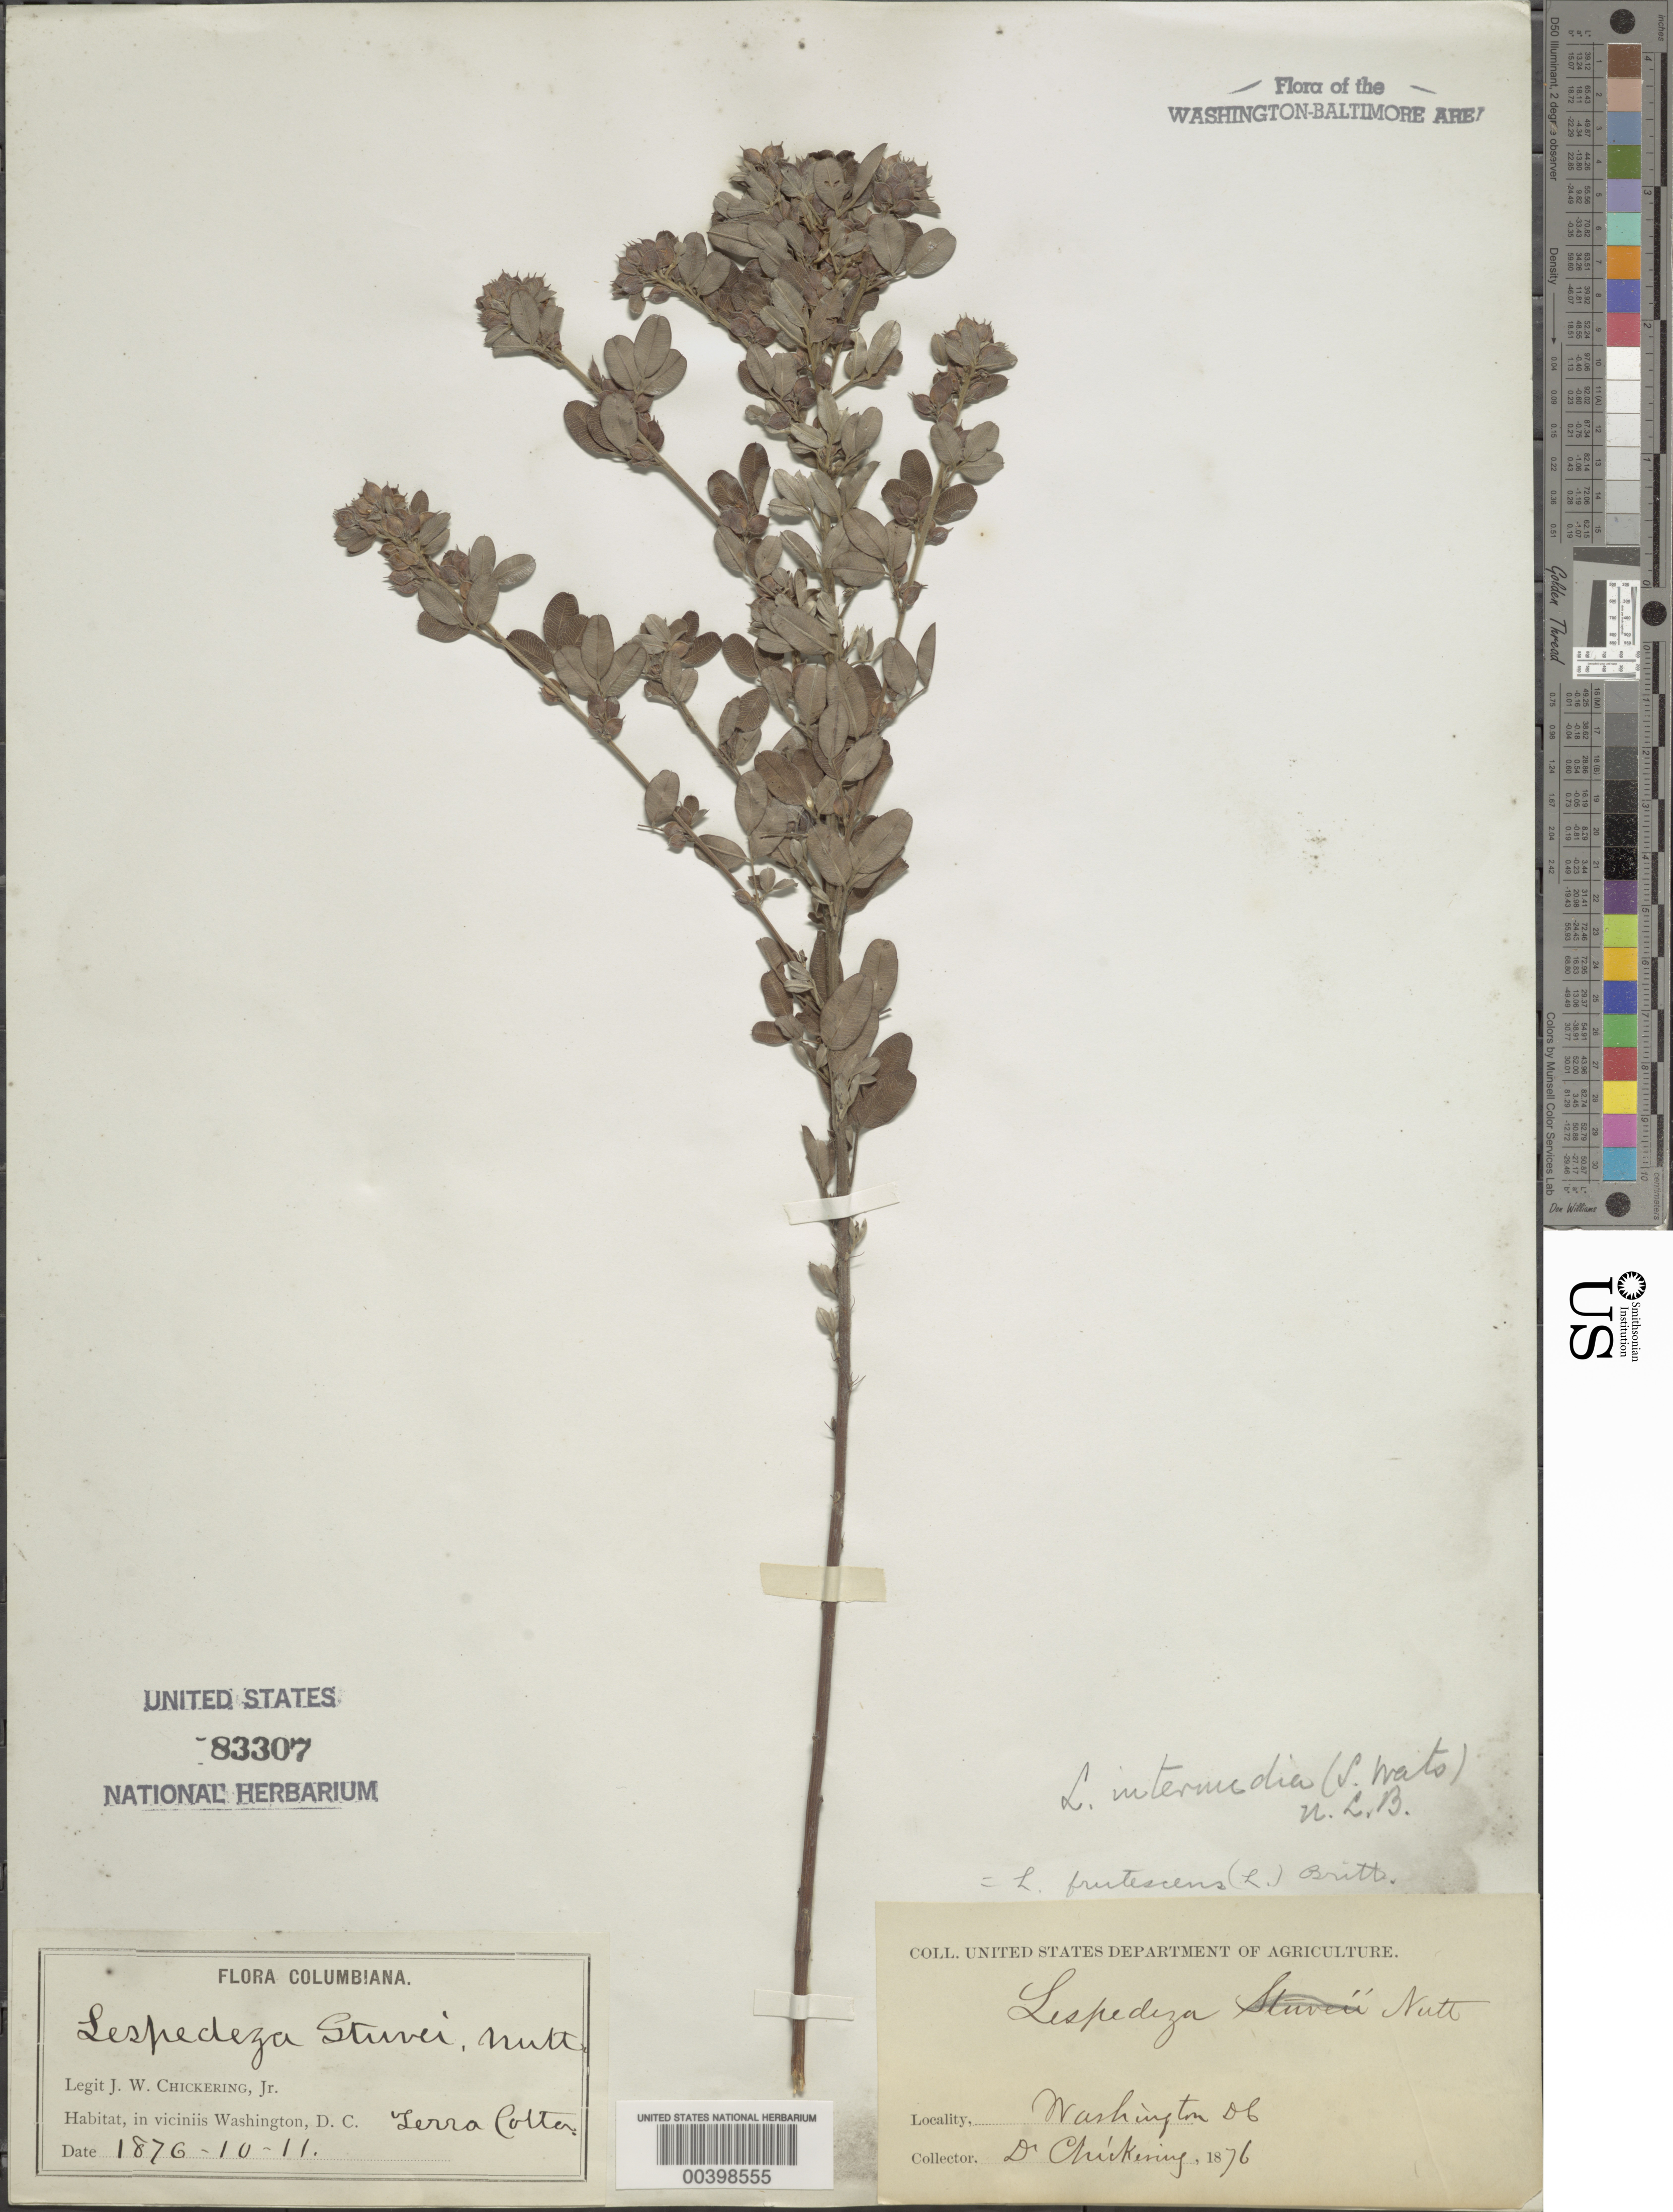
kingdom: Plantae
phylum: Tracheophyta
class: Magnoliopsida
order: Fabales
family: Fabaceae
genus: Lespedeza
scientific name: Lespedeza intermedia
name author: (S. Watson) Britton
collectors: J. W. Chickering Jr.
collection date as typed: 11 Oct 1876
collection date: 1876-10-11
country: United States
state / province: District of Columbia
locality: Terra Cotta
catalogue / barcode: US 83307